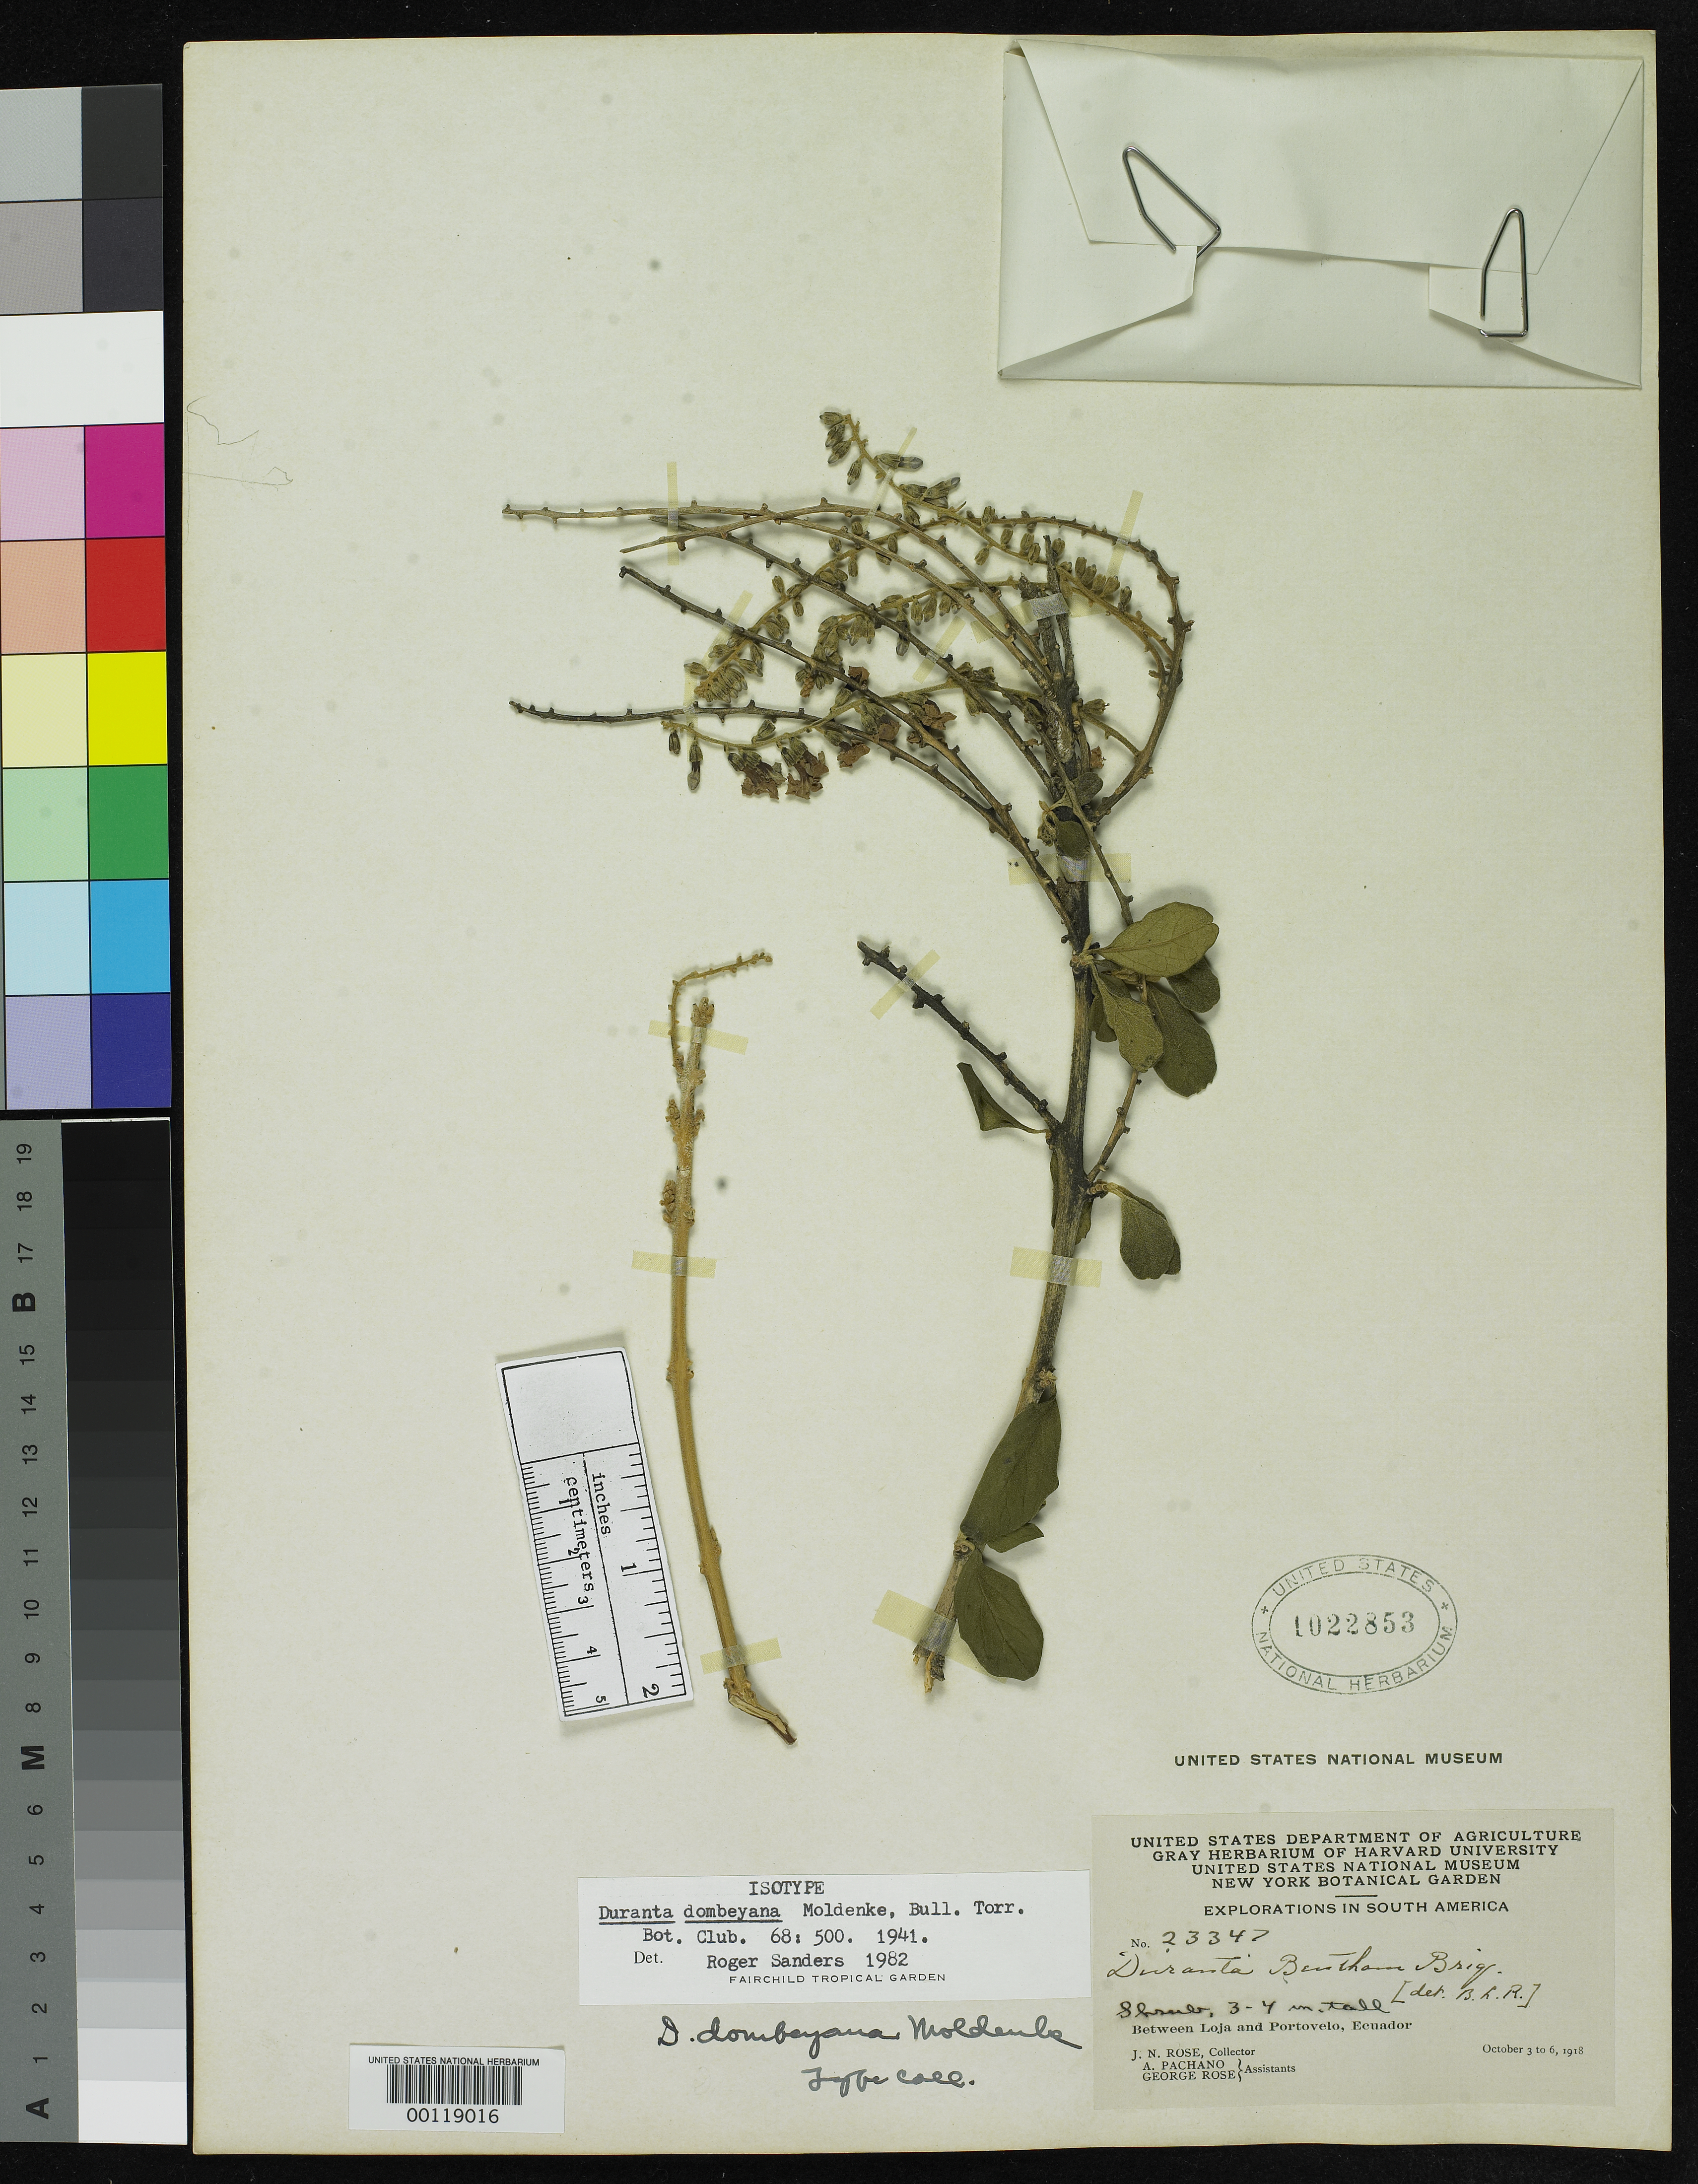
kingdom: Plantae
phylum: Tracheophyta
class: Magnoliopsida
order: Lamiales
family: Verbenaceae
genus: Duranta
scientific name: Duranta dombeyana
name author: Moldenke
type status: Isotype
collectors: J. N. Rose, A. Pachano & J. M. Rose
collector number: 23347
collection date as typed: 03 Oct 1918 to 06 Oct 1918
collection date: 1918-10-03/1918-10-06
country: Ecuador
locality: Between Loja and Portovelo.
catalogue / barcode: US 1022853